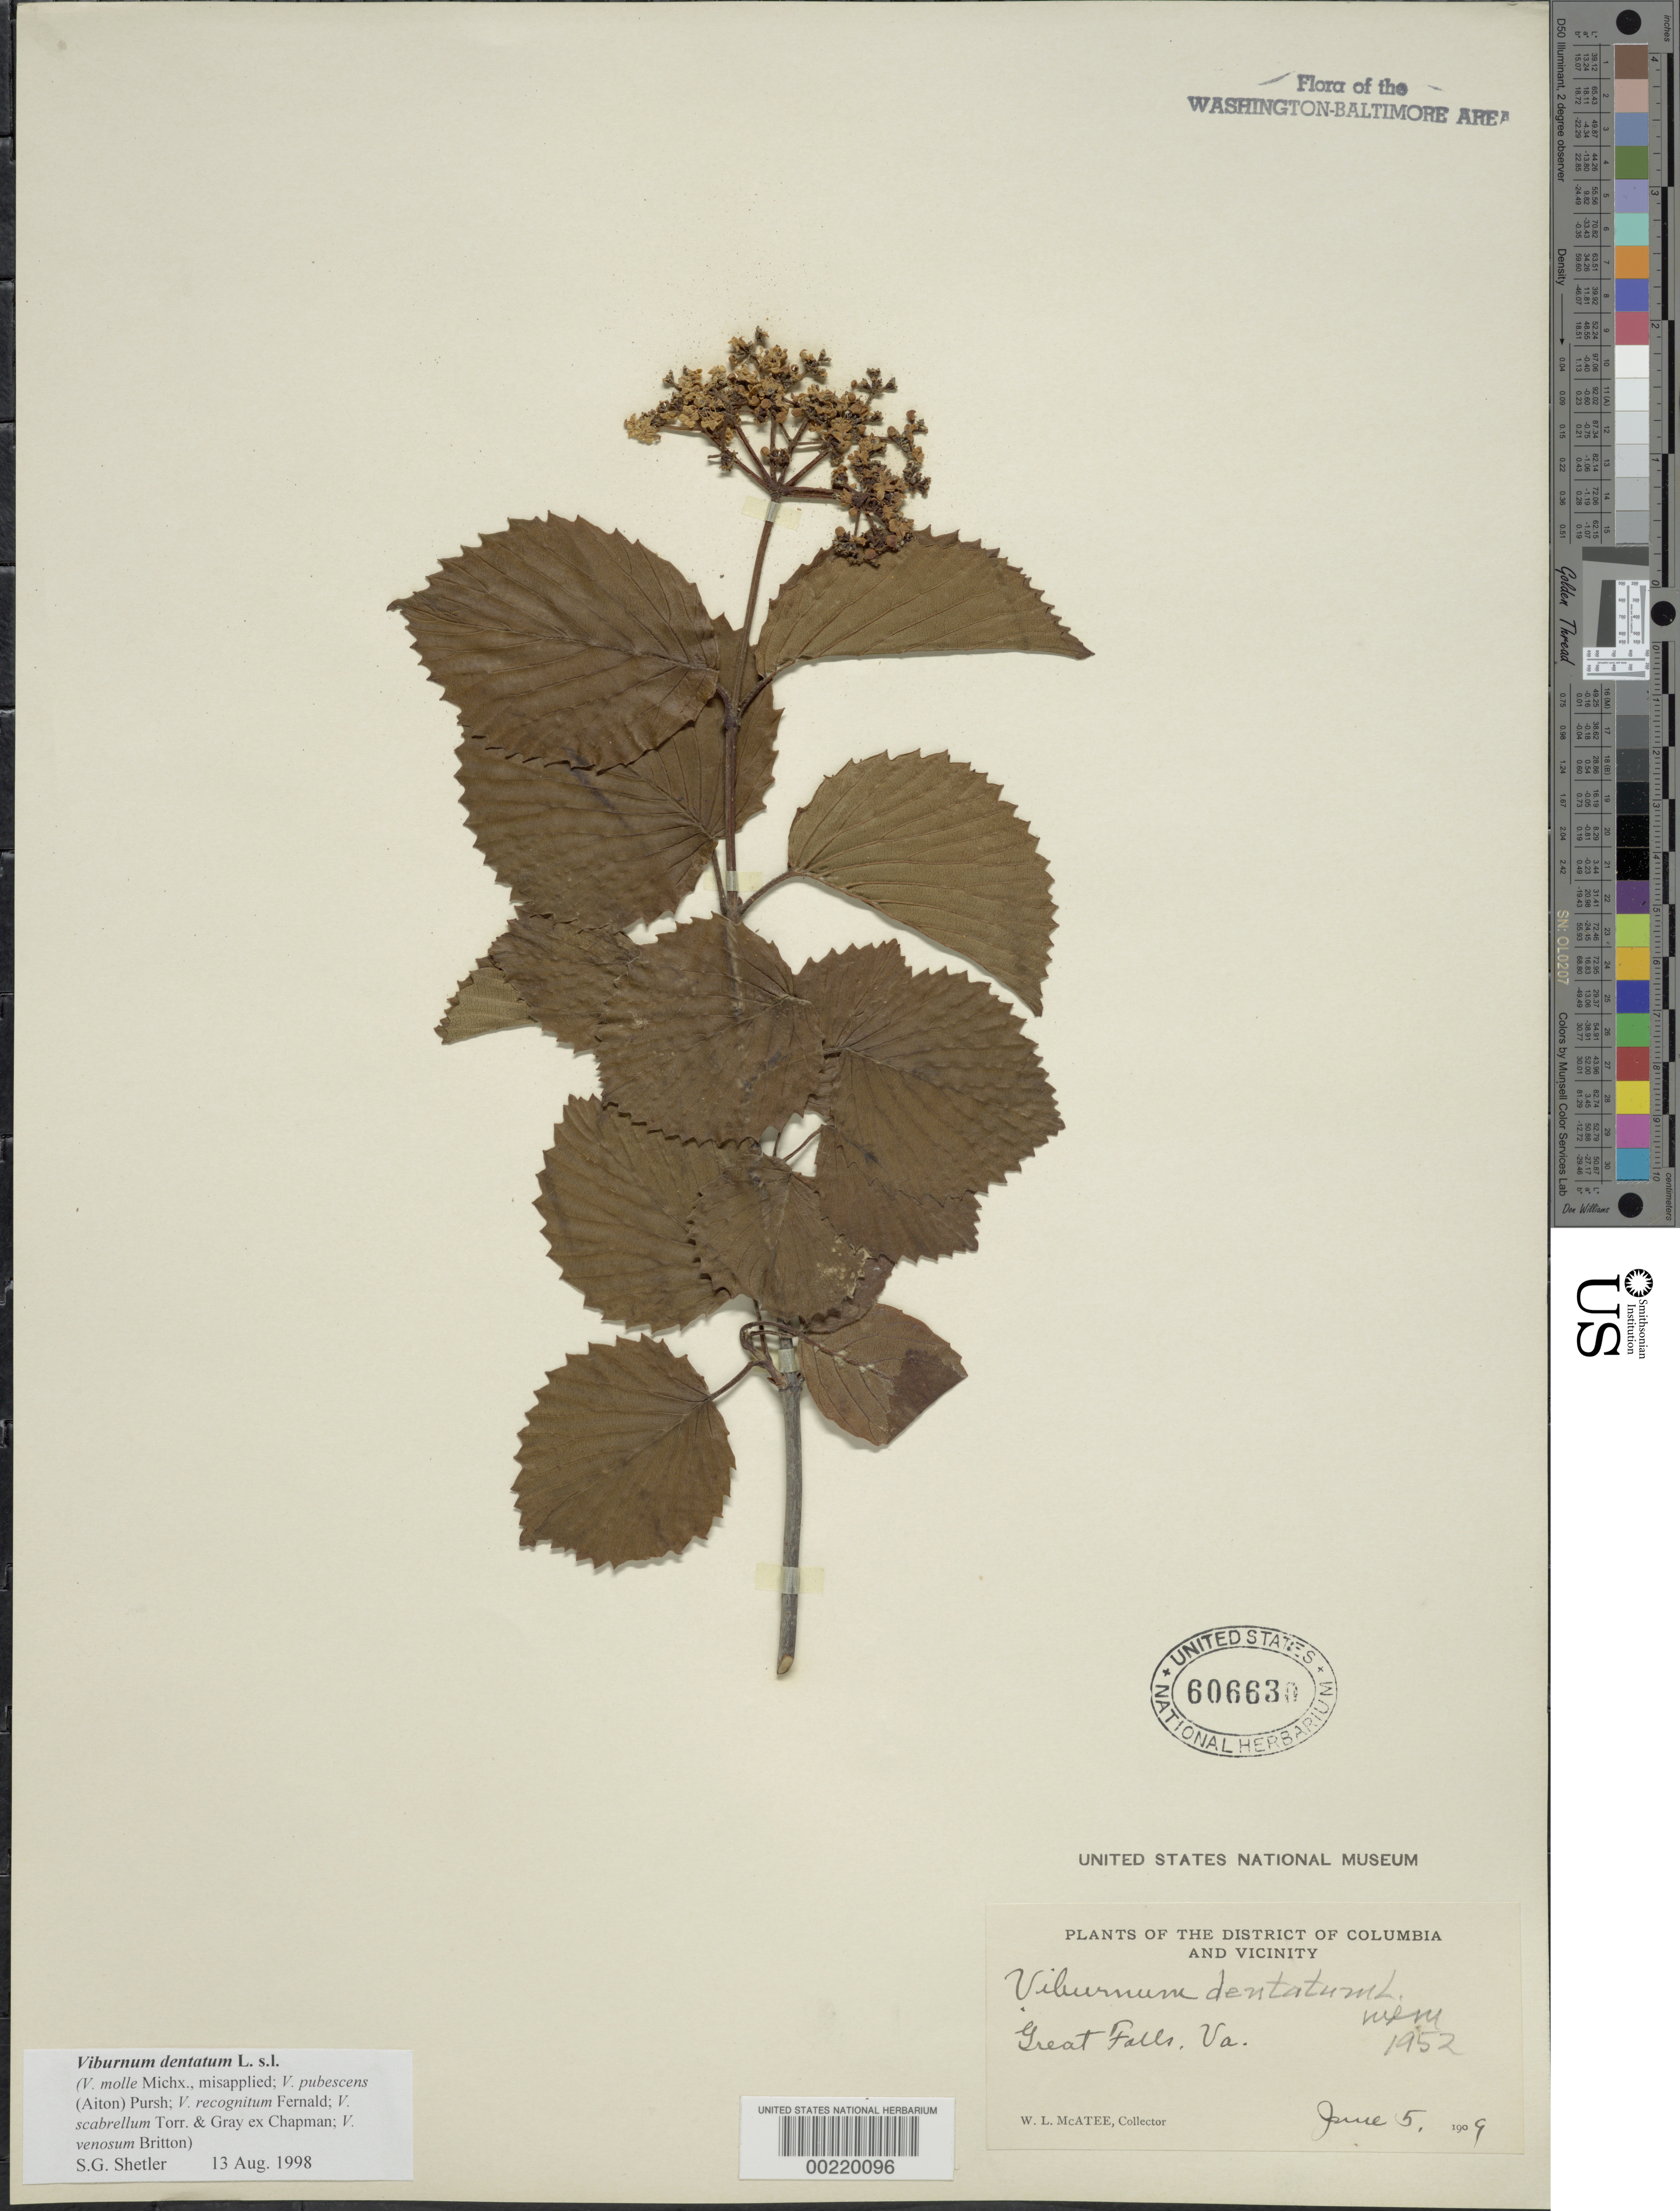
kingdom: Plantae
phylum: Tracheophyta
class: Magnoliopsida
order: Dipsacales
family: Viburnaceae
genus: Viburnum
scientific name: Viburnum dentatum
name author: L.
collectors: W. McAtee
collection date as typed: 05 Jun 1909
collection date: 1909-06-05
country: United States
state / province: Virginia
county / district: Fairfax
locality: Great Falls C. & O. Canal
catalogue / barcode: US 606630